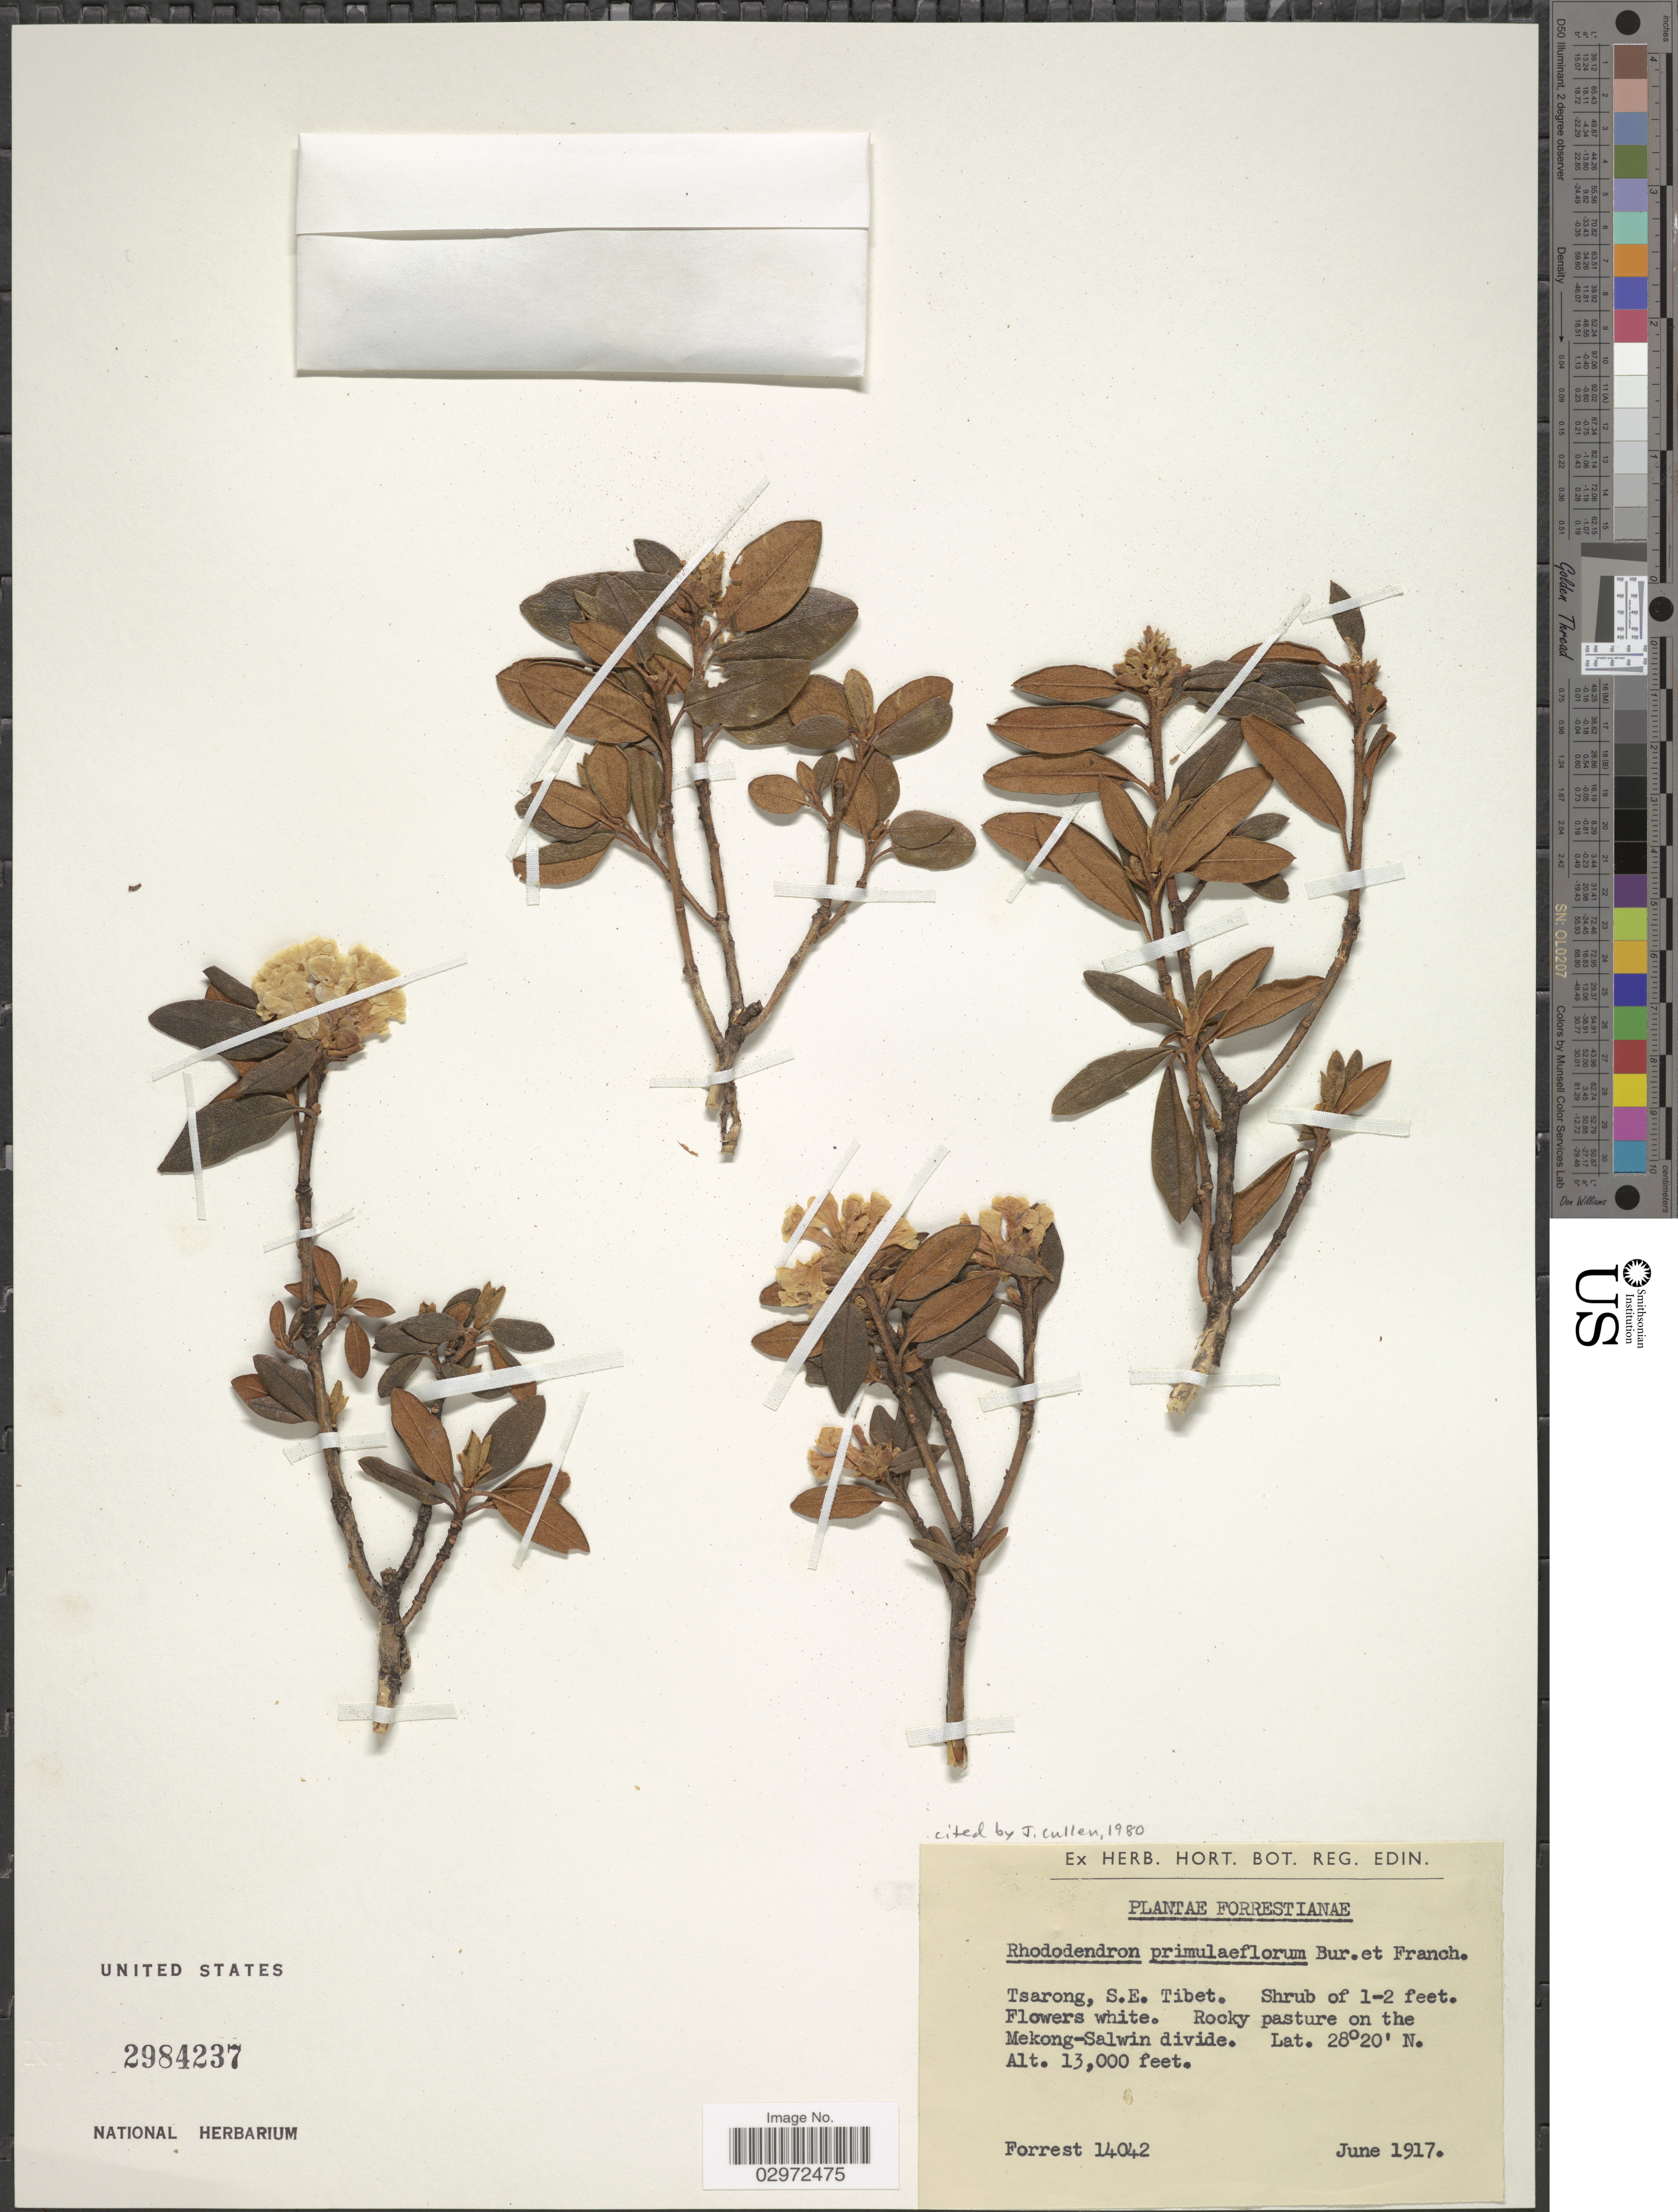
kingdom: Plantae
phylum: Tracheophyta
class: Magnoliopsida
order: Ericales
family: Ericaceae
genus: Rhododendron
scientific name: Rhododendron primuliflorum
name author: É. Bureau & Franch.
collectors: -. Forrest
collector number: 14042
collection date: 1917-06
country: China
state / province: Xizang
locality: Tsarong, S.E. Tibet, Rocky pasture on the mekong-Salwin divide.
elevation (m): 3962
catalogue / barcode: US 2984237